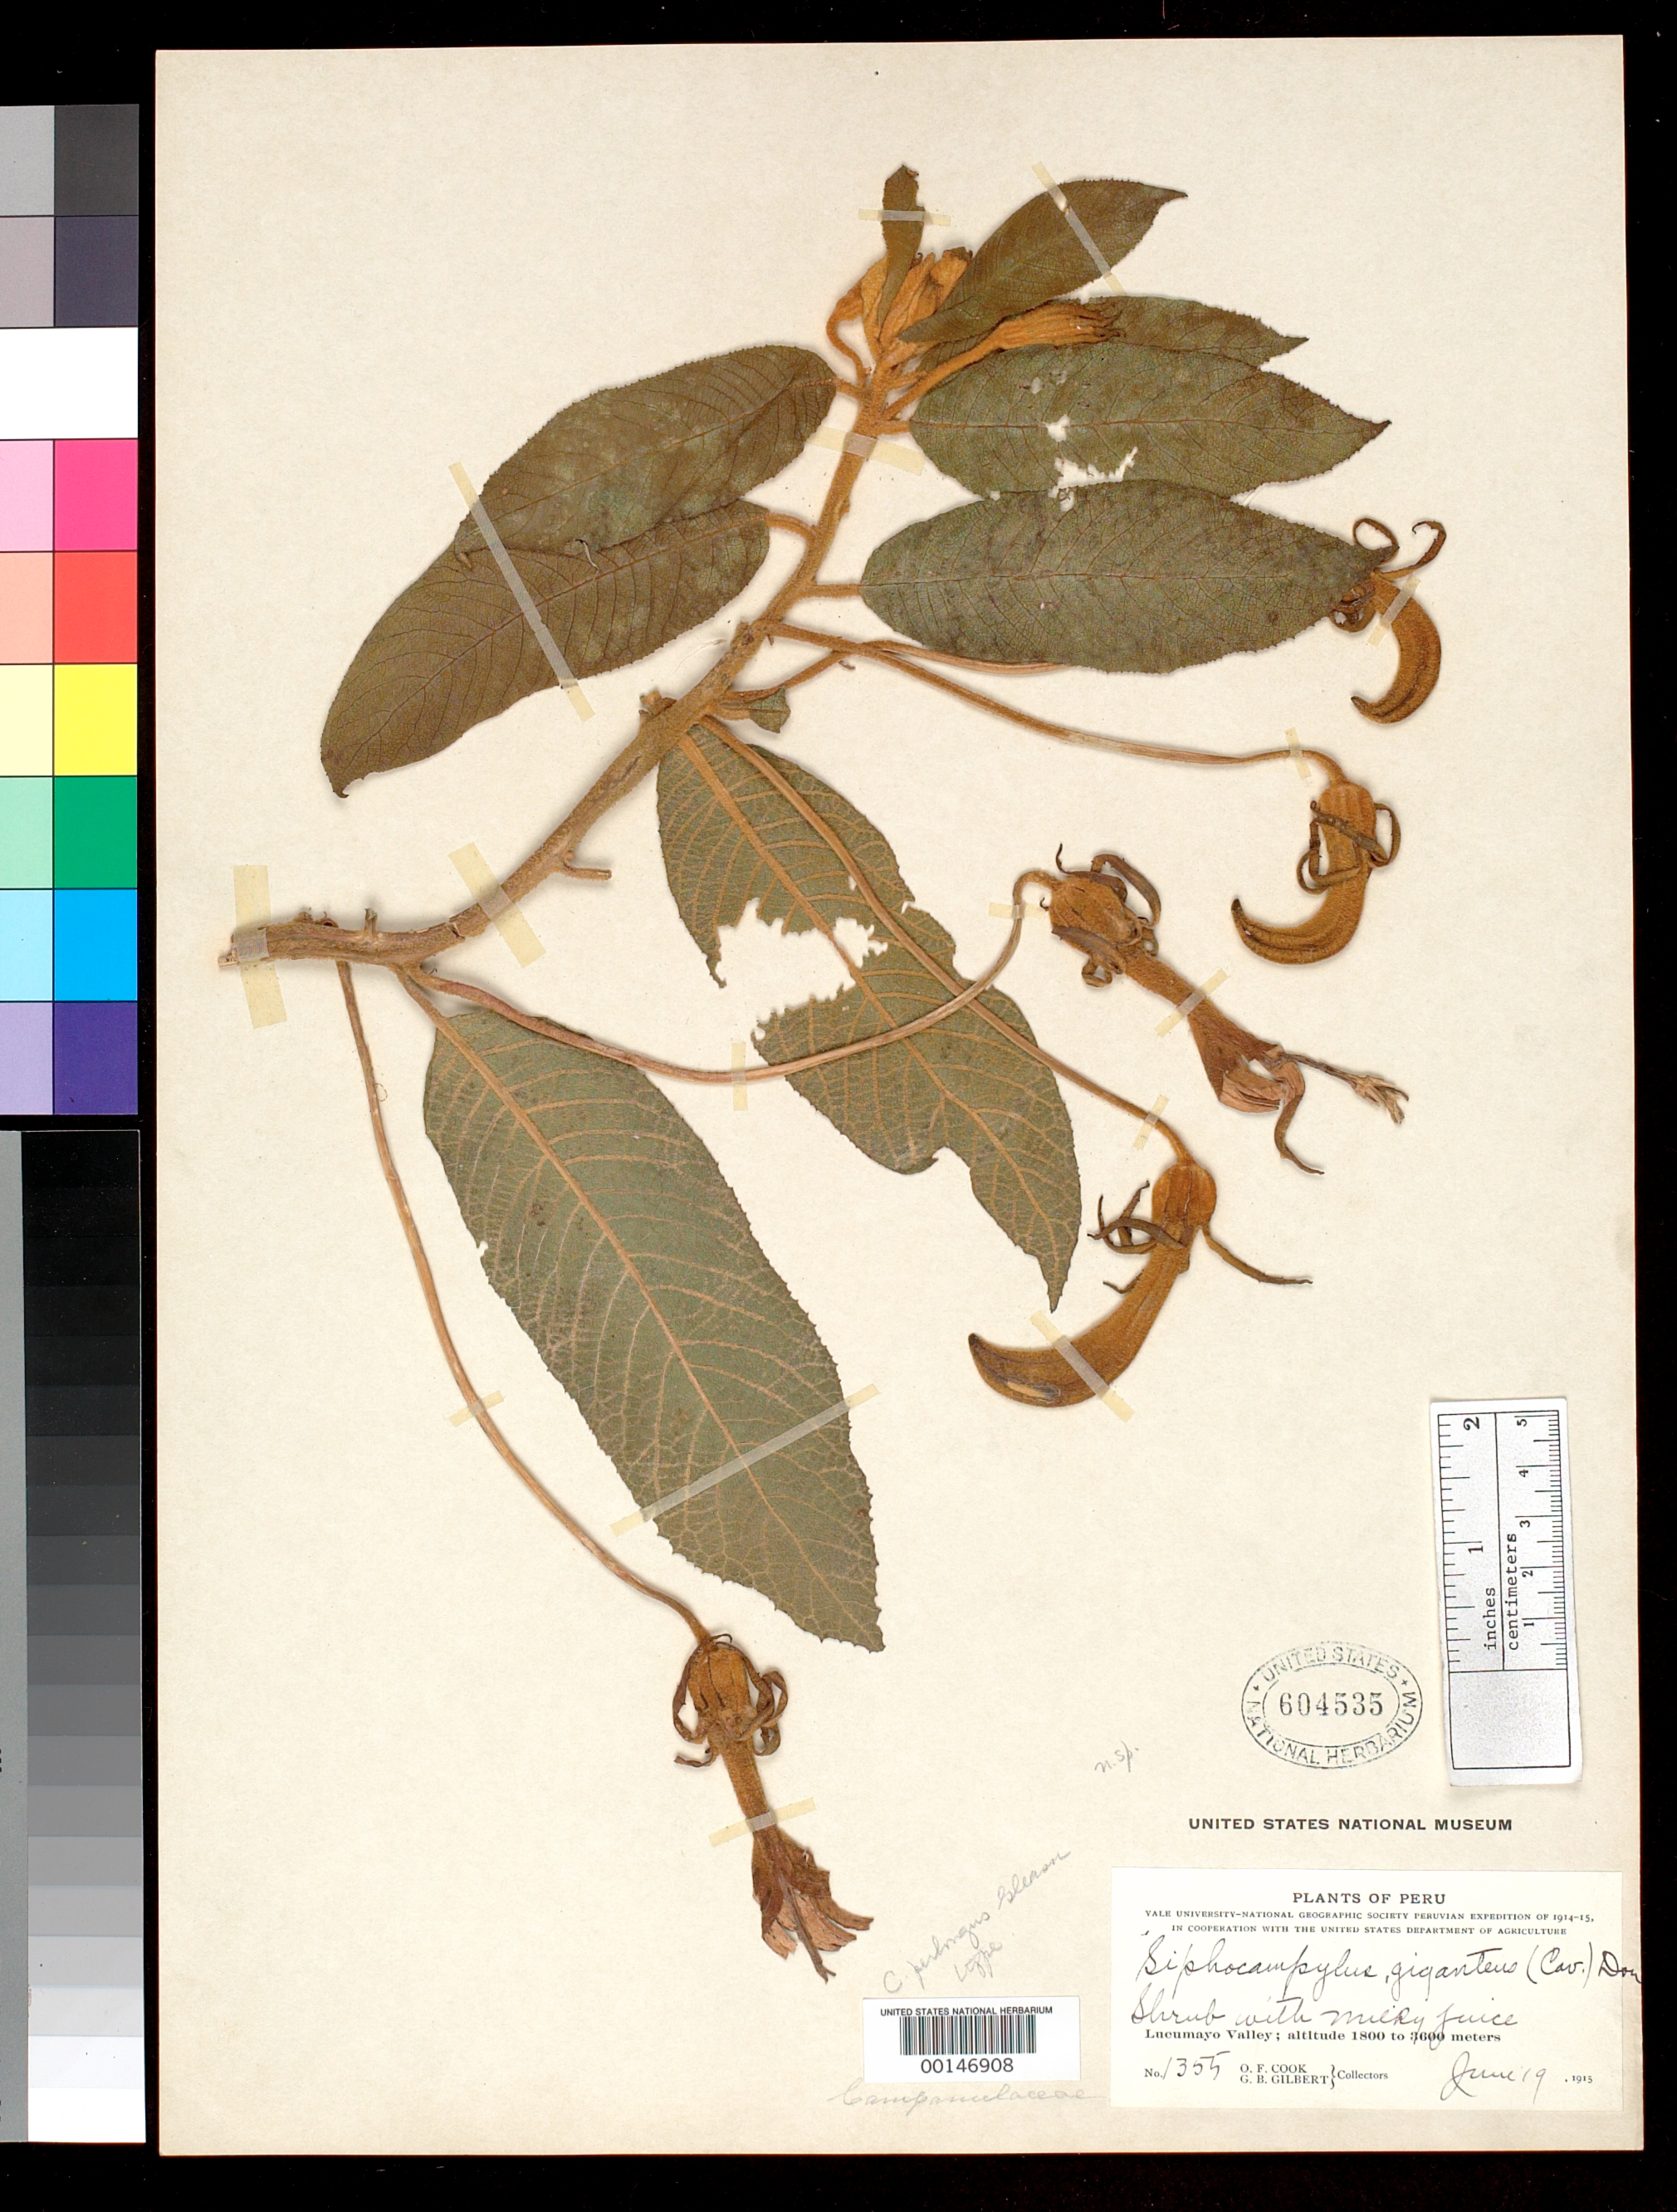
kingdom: Plantae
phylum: Tracheophyta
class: Magnoliopsida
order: Asterales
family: Campanulaceae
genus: Centropogon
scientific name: Centropogon perlongus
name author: Gleason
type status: Type Collection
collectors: O. F. Cook & G. B. Gilbert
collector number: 1355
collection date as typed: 19 Jun 1915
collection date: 1915-06-19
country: Peru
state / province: Cusco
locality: Lucumayo Valley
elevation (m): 1800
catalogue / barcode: US 604535